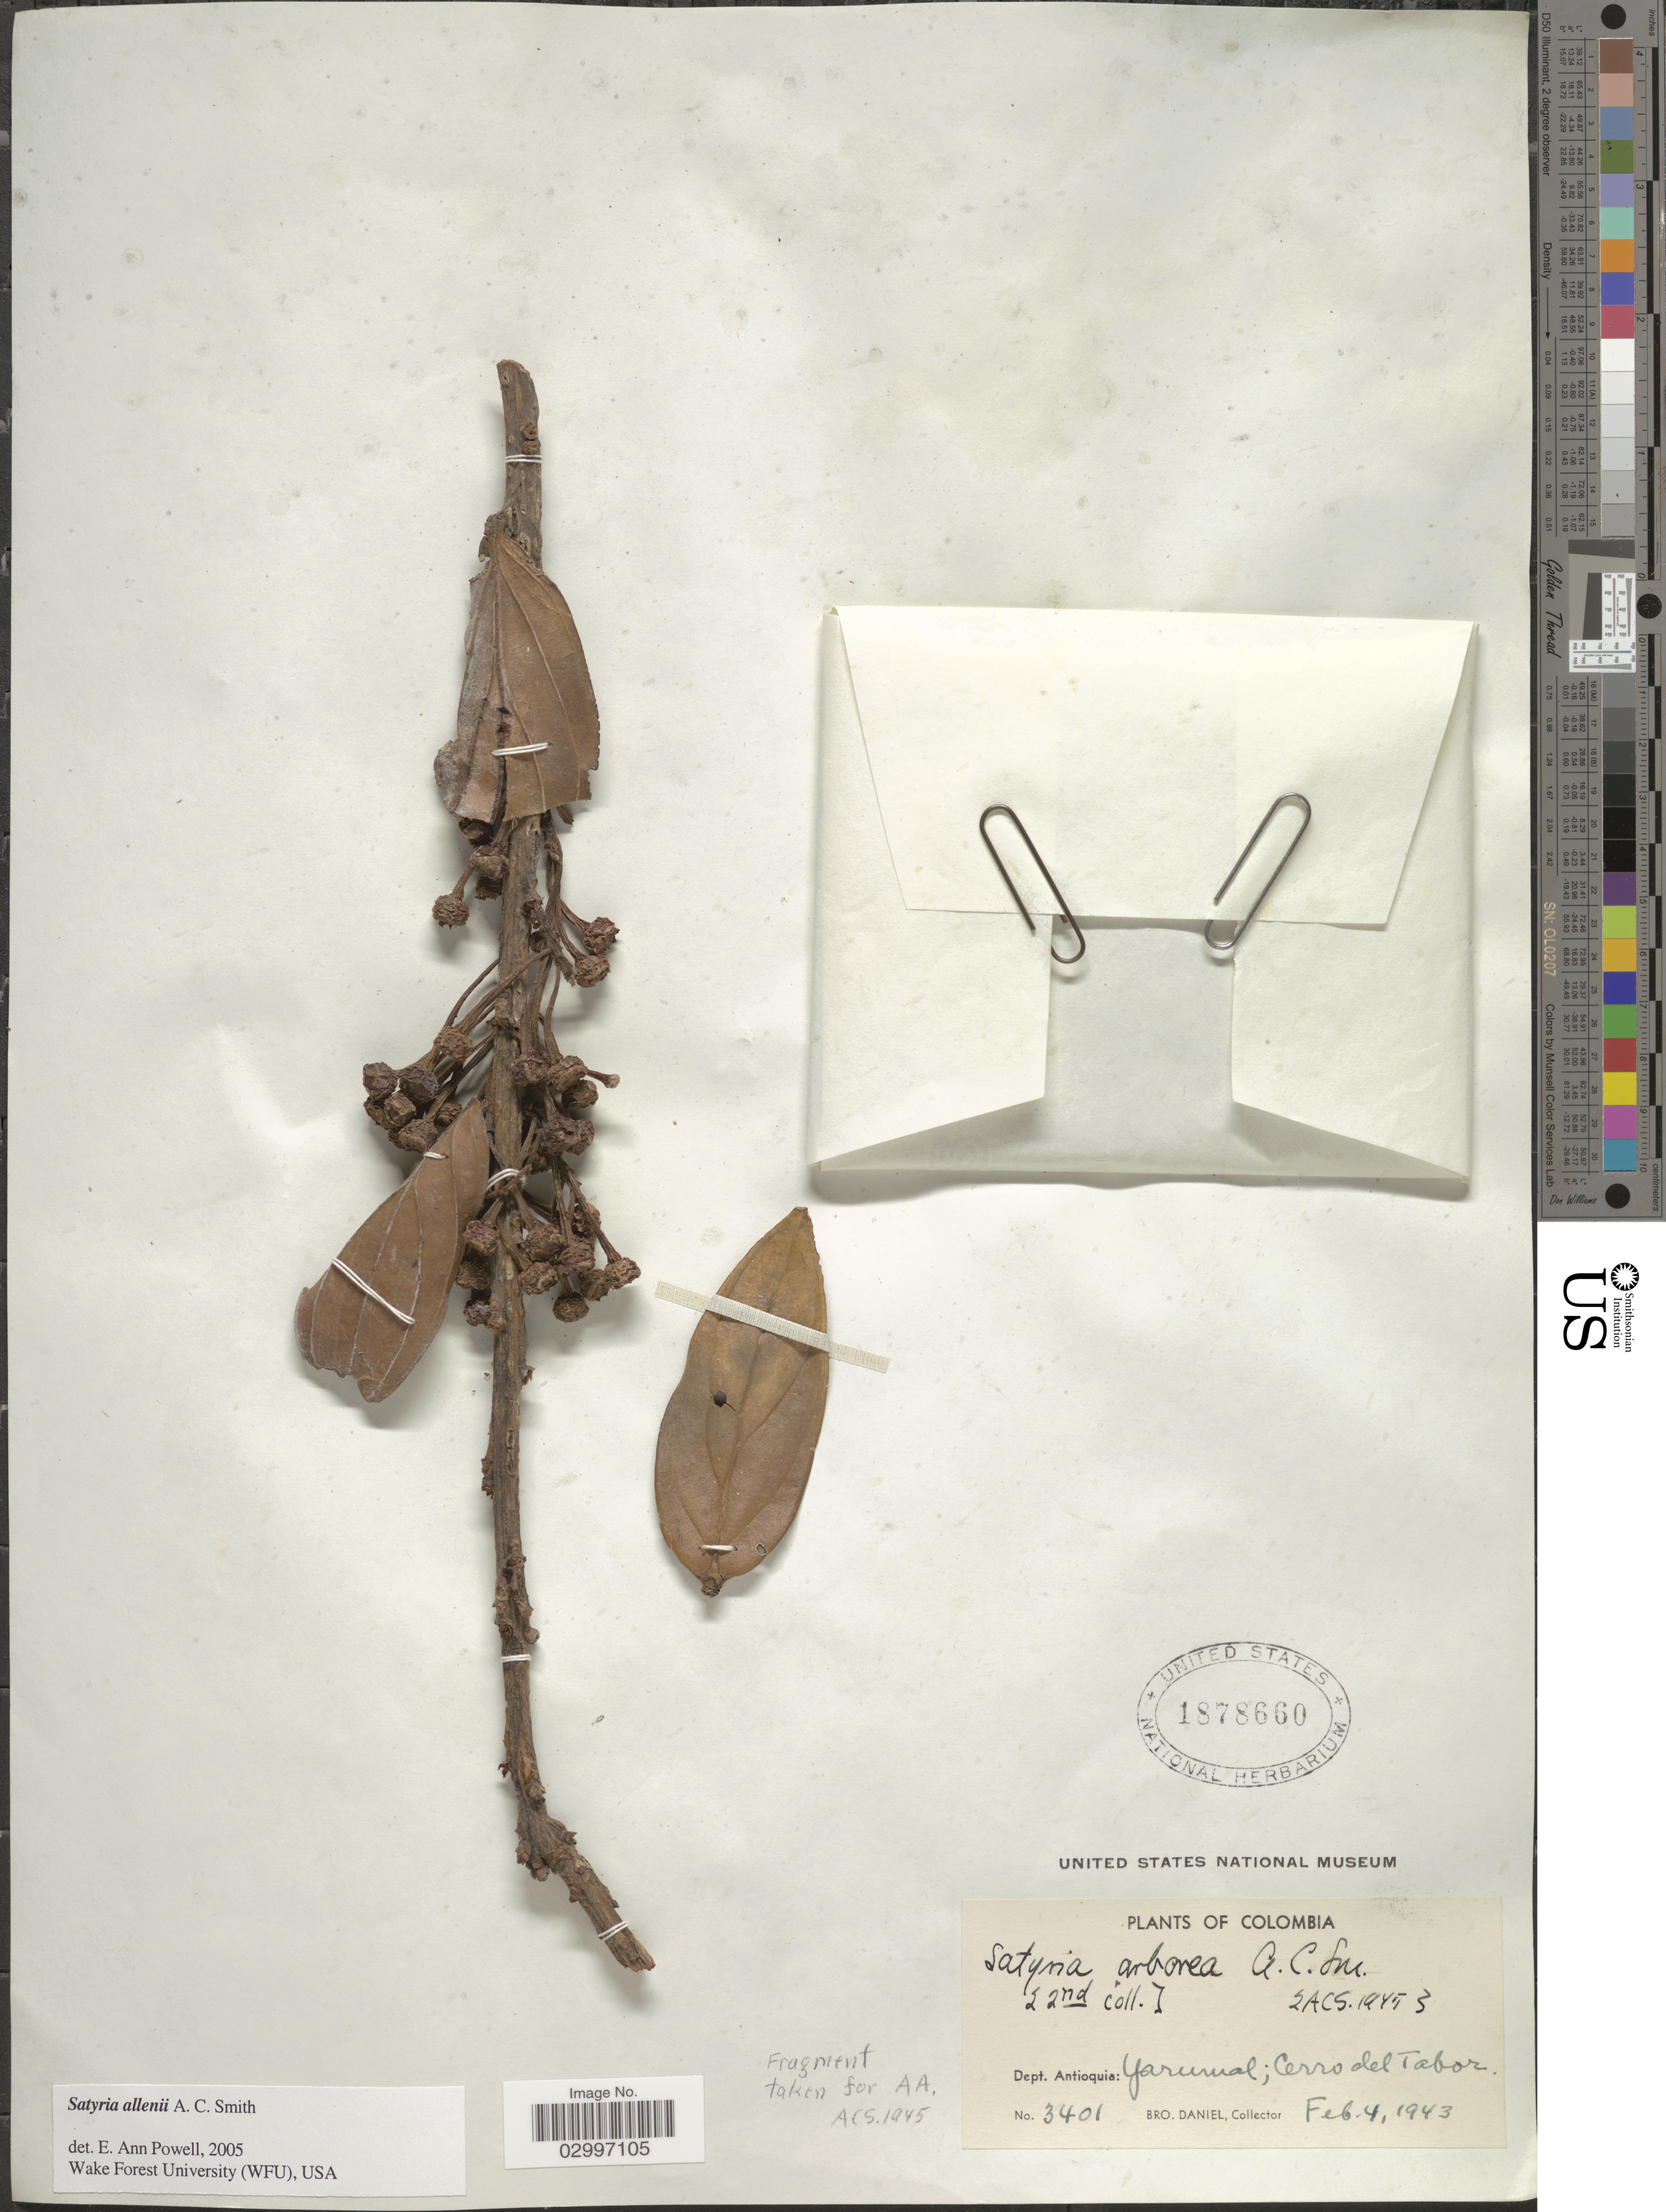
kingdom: Plantae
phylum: Tracheophyta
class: Magnoliopsida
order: Ericales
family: Ericaceae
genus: Satyria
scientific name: Satyria allenii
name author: A.C. Sm.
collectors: Bro. Daniel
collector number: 3401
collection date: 1943-02-04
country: Colombia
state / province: Antioquia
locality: Yarumal; Cerro del Tabor.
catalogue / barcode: US 1878660